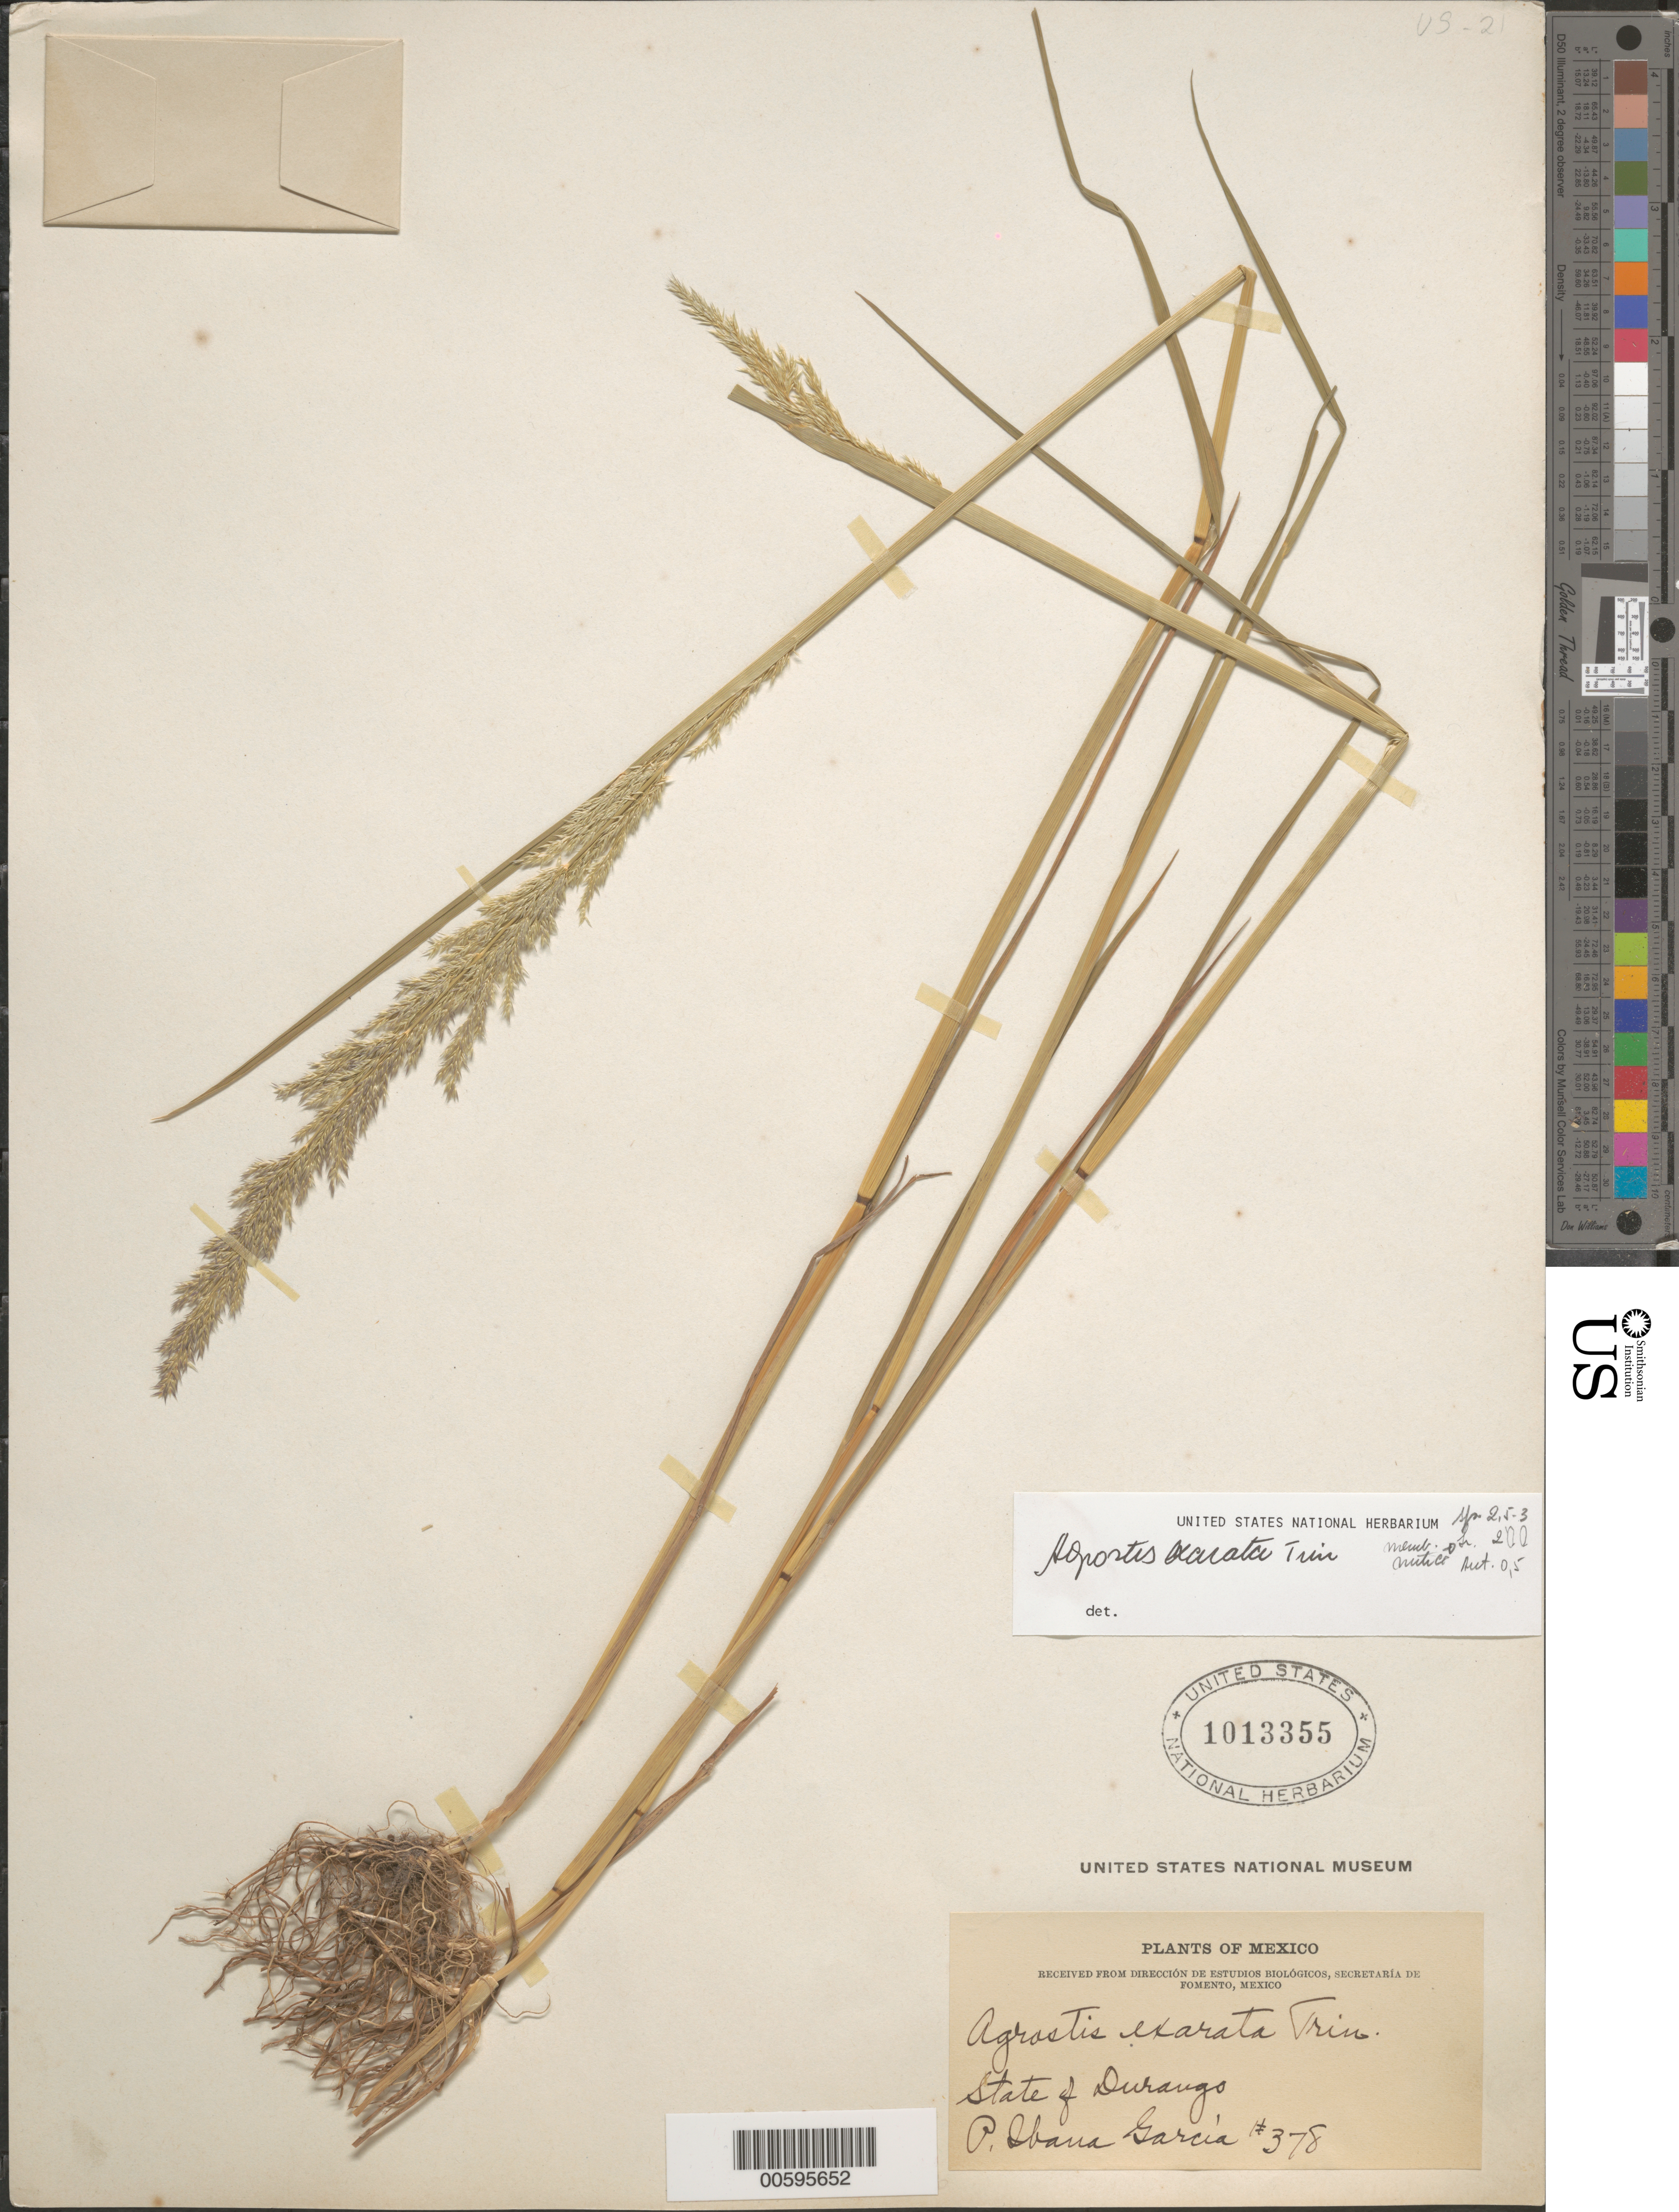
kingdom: Plantae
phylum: Tracheophyta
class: Liliopsida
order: Poales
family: Poaceae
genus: Agrostis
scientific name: Agrostis exarata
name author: Trin.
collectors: P. I. Garcia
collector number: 378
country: Mexico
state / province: Durango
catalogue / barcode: US 1013355